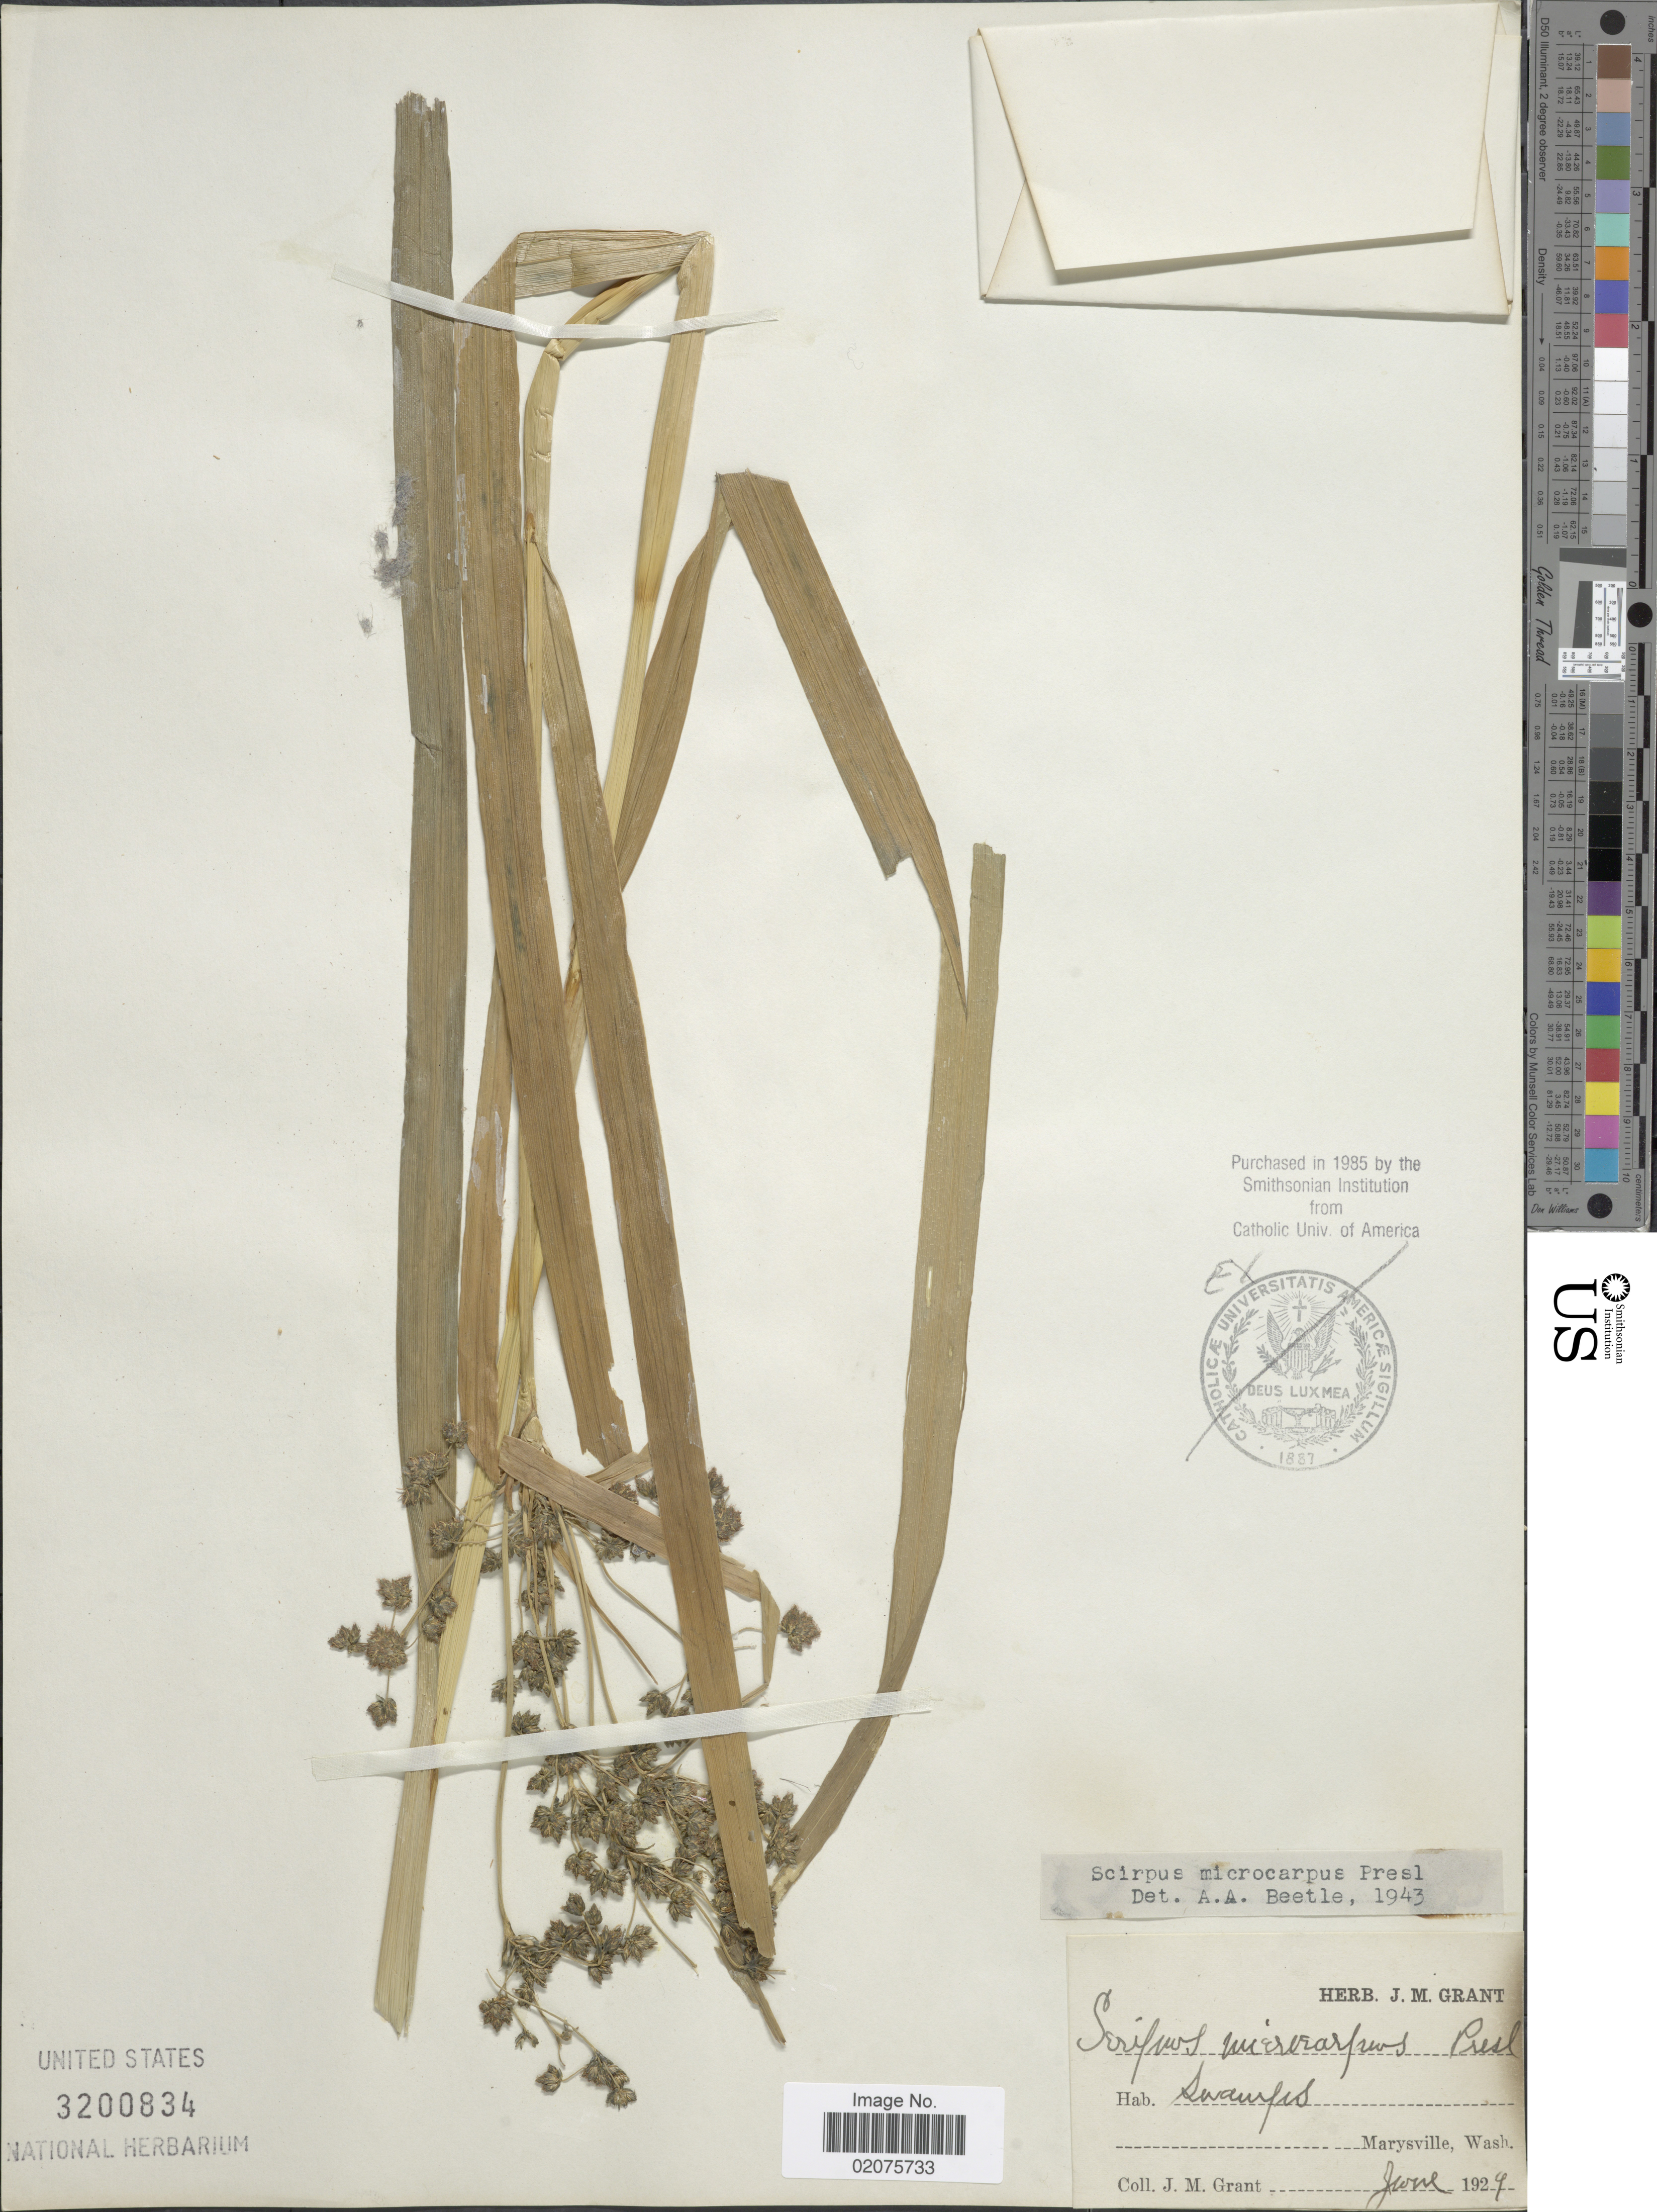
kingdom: Plantae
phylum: Tracheophyta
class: Liliopsida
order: Poales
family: Cyperaceae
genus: Scirpus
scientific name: Scirpus microcarpus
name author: J. Presl & C. Presl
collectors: J. M. Grant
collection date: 1924-06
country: United States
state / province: Washington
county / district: Snohomish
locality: Swamps. Marysville, Wash.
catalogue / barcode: US 3200834